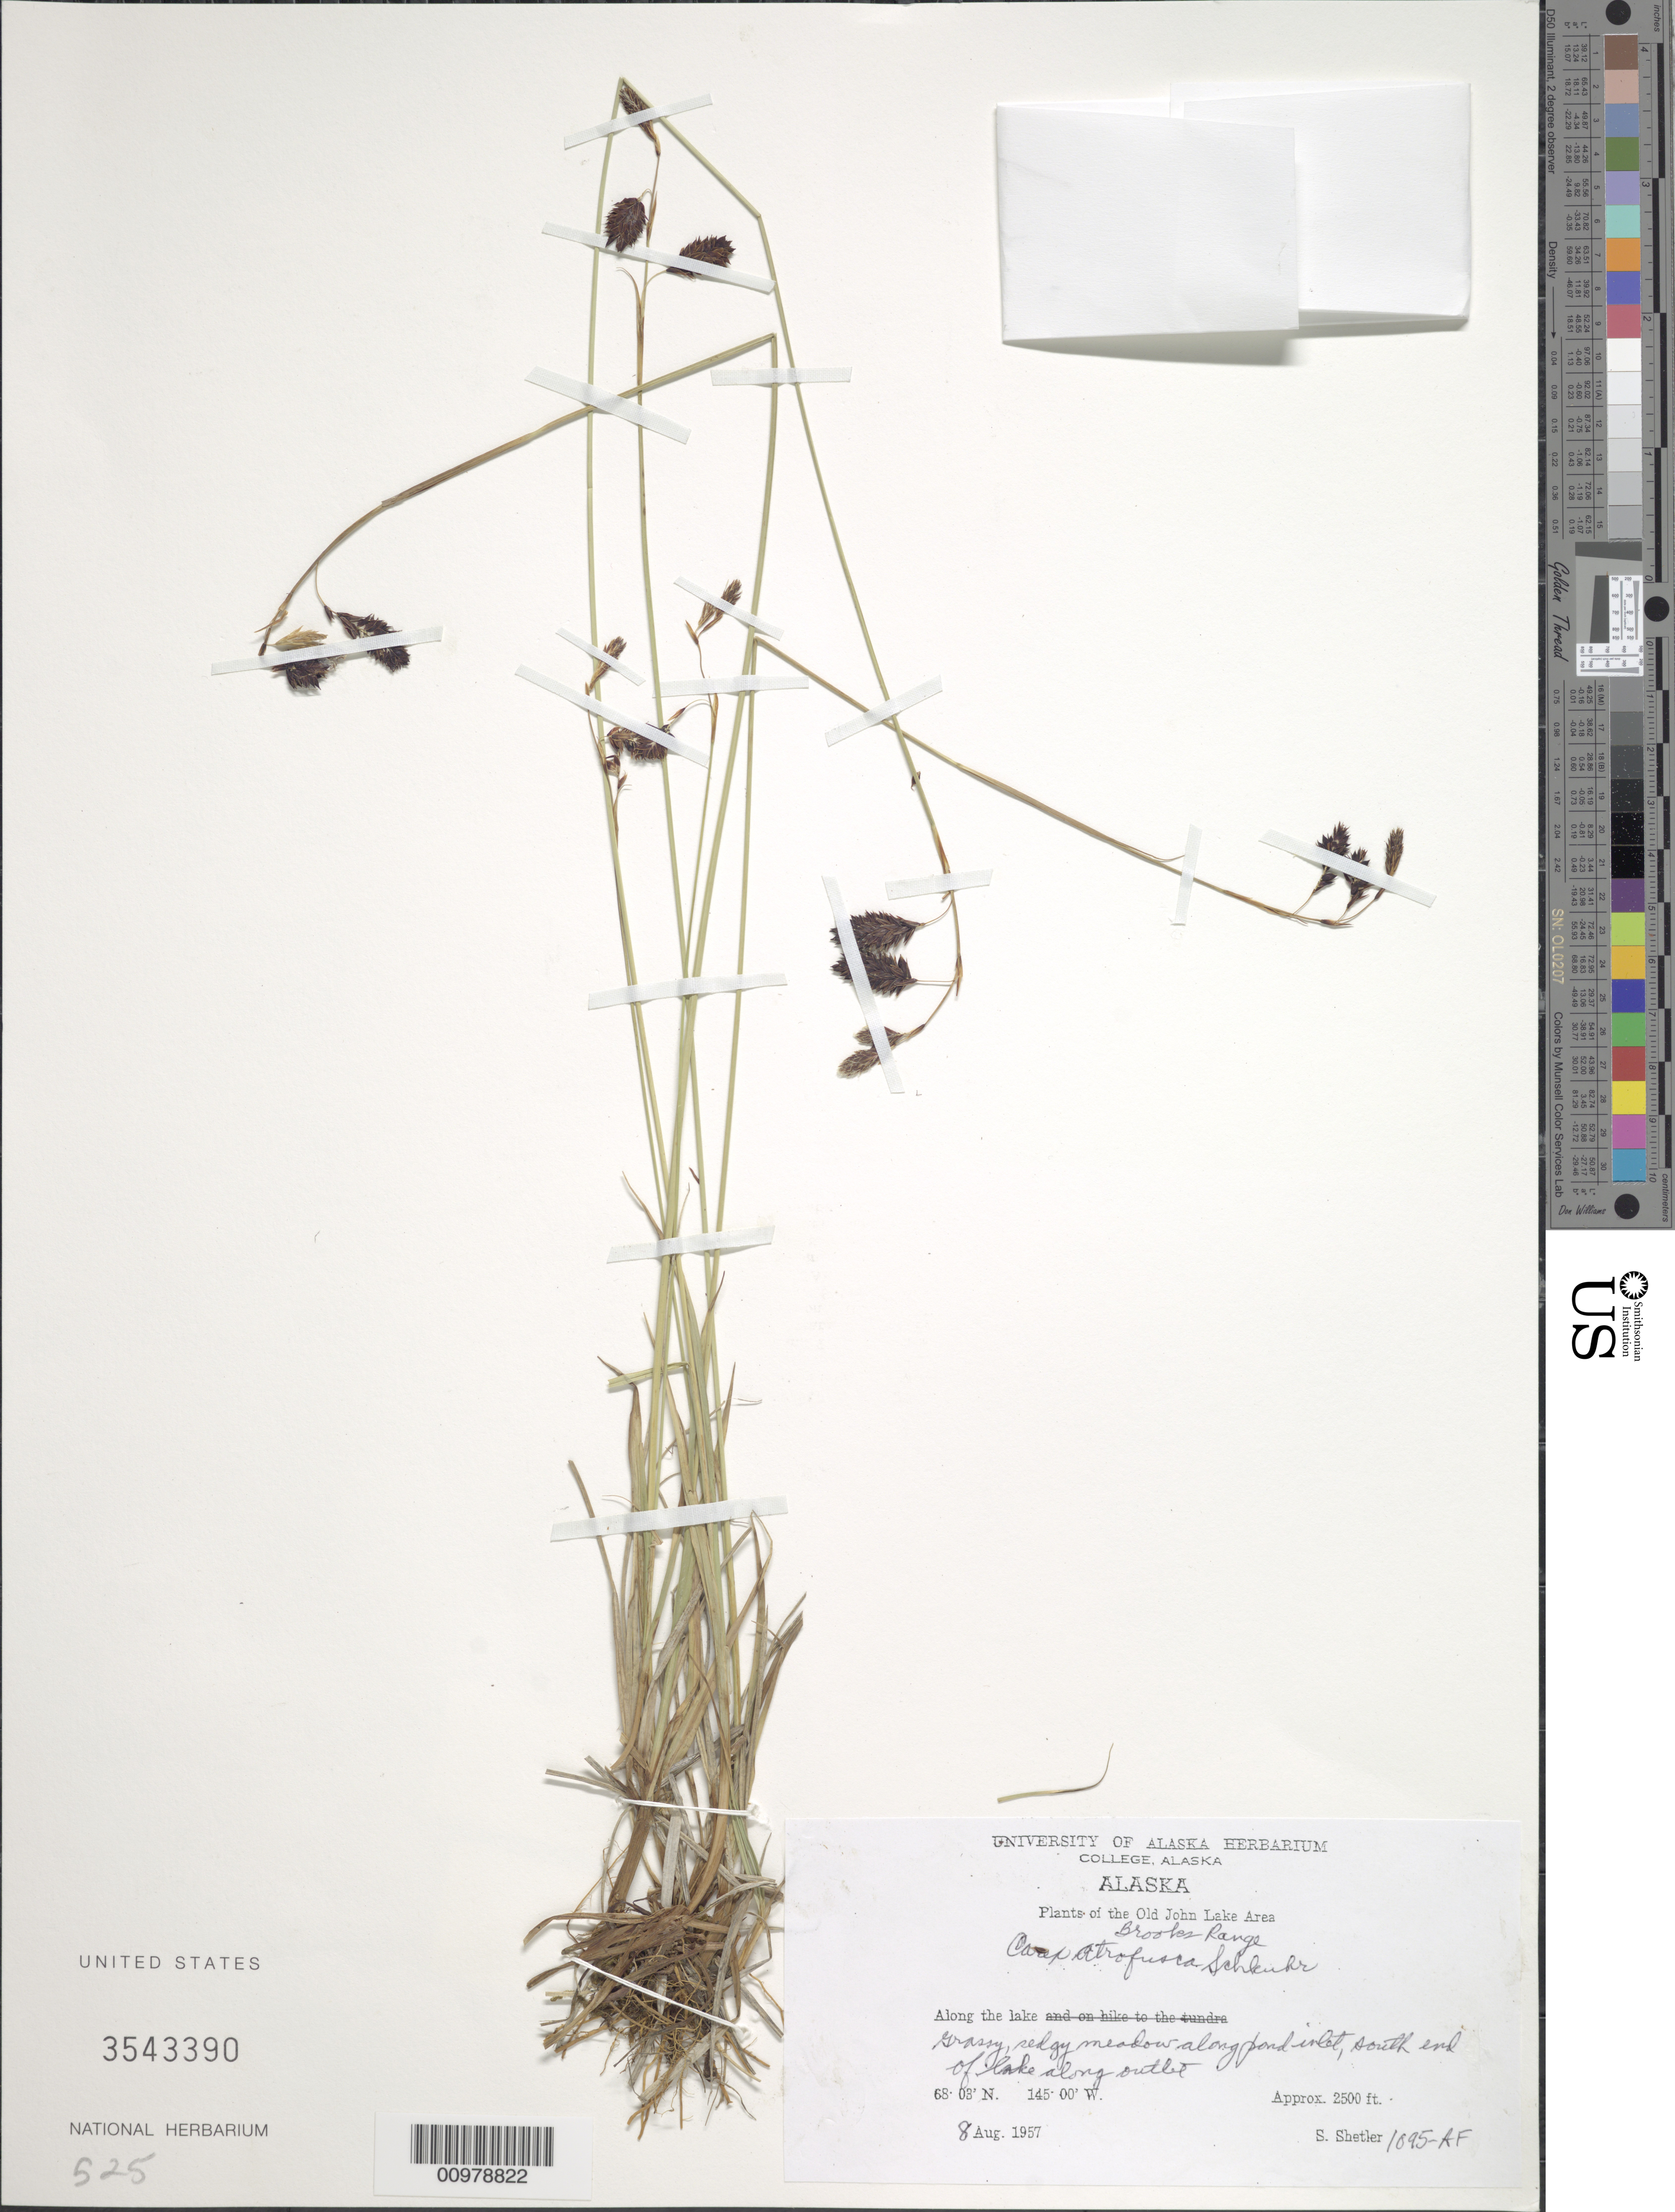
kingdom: Plantae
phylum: Tracheophyta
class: Liliopsida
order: Poales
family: Cyperaceae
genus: Carex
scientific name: Carex atrofusca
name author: Schkuhr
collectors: S. Shetler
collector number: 1095-AF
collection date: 1957-08-08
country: United States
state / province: Alaska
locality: The Old John Lake Area. Brooks Range. Along the lake. grassy, sedgy meadow along pond inlet, south end of lake along-outlet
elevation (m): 762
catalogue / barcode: US 3543390